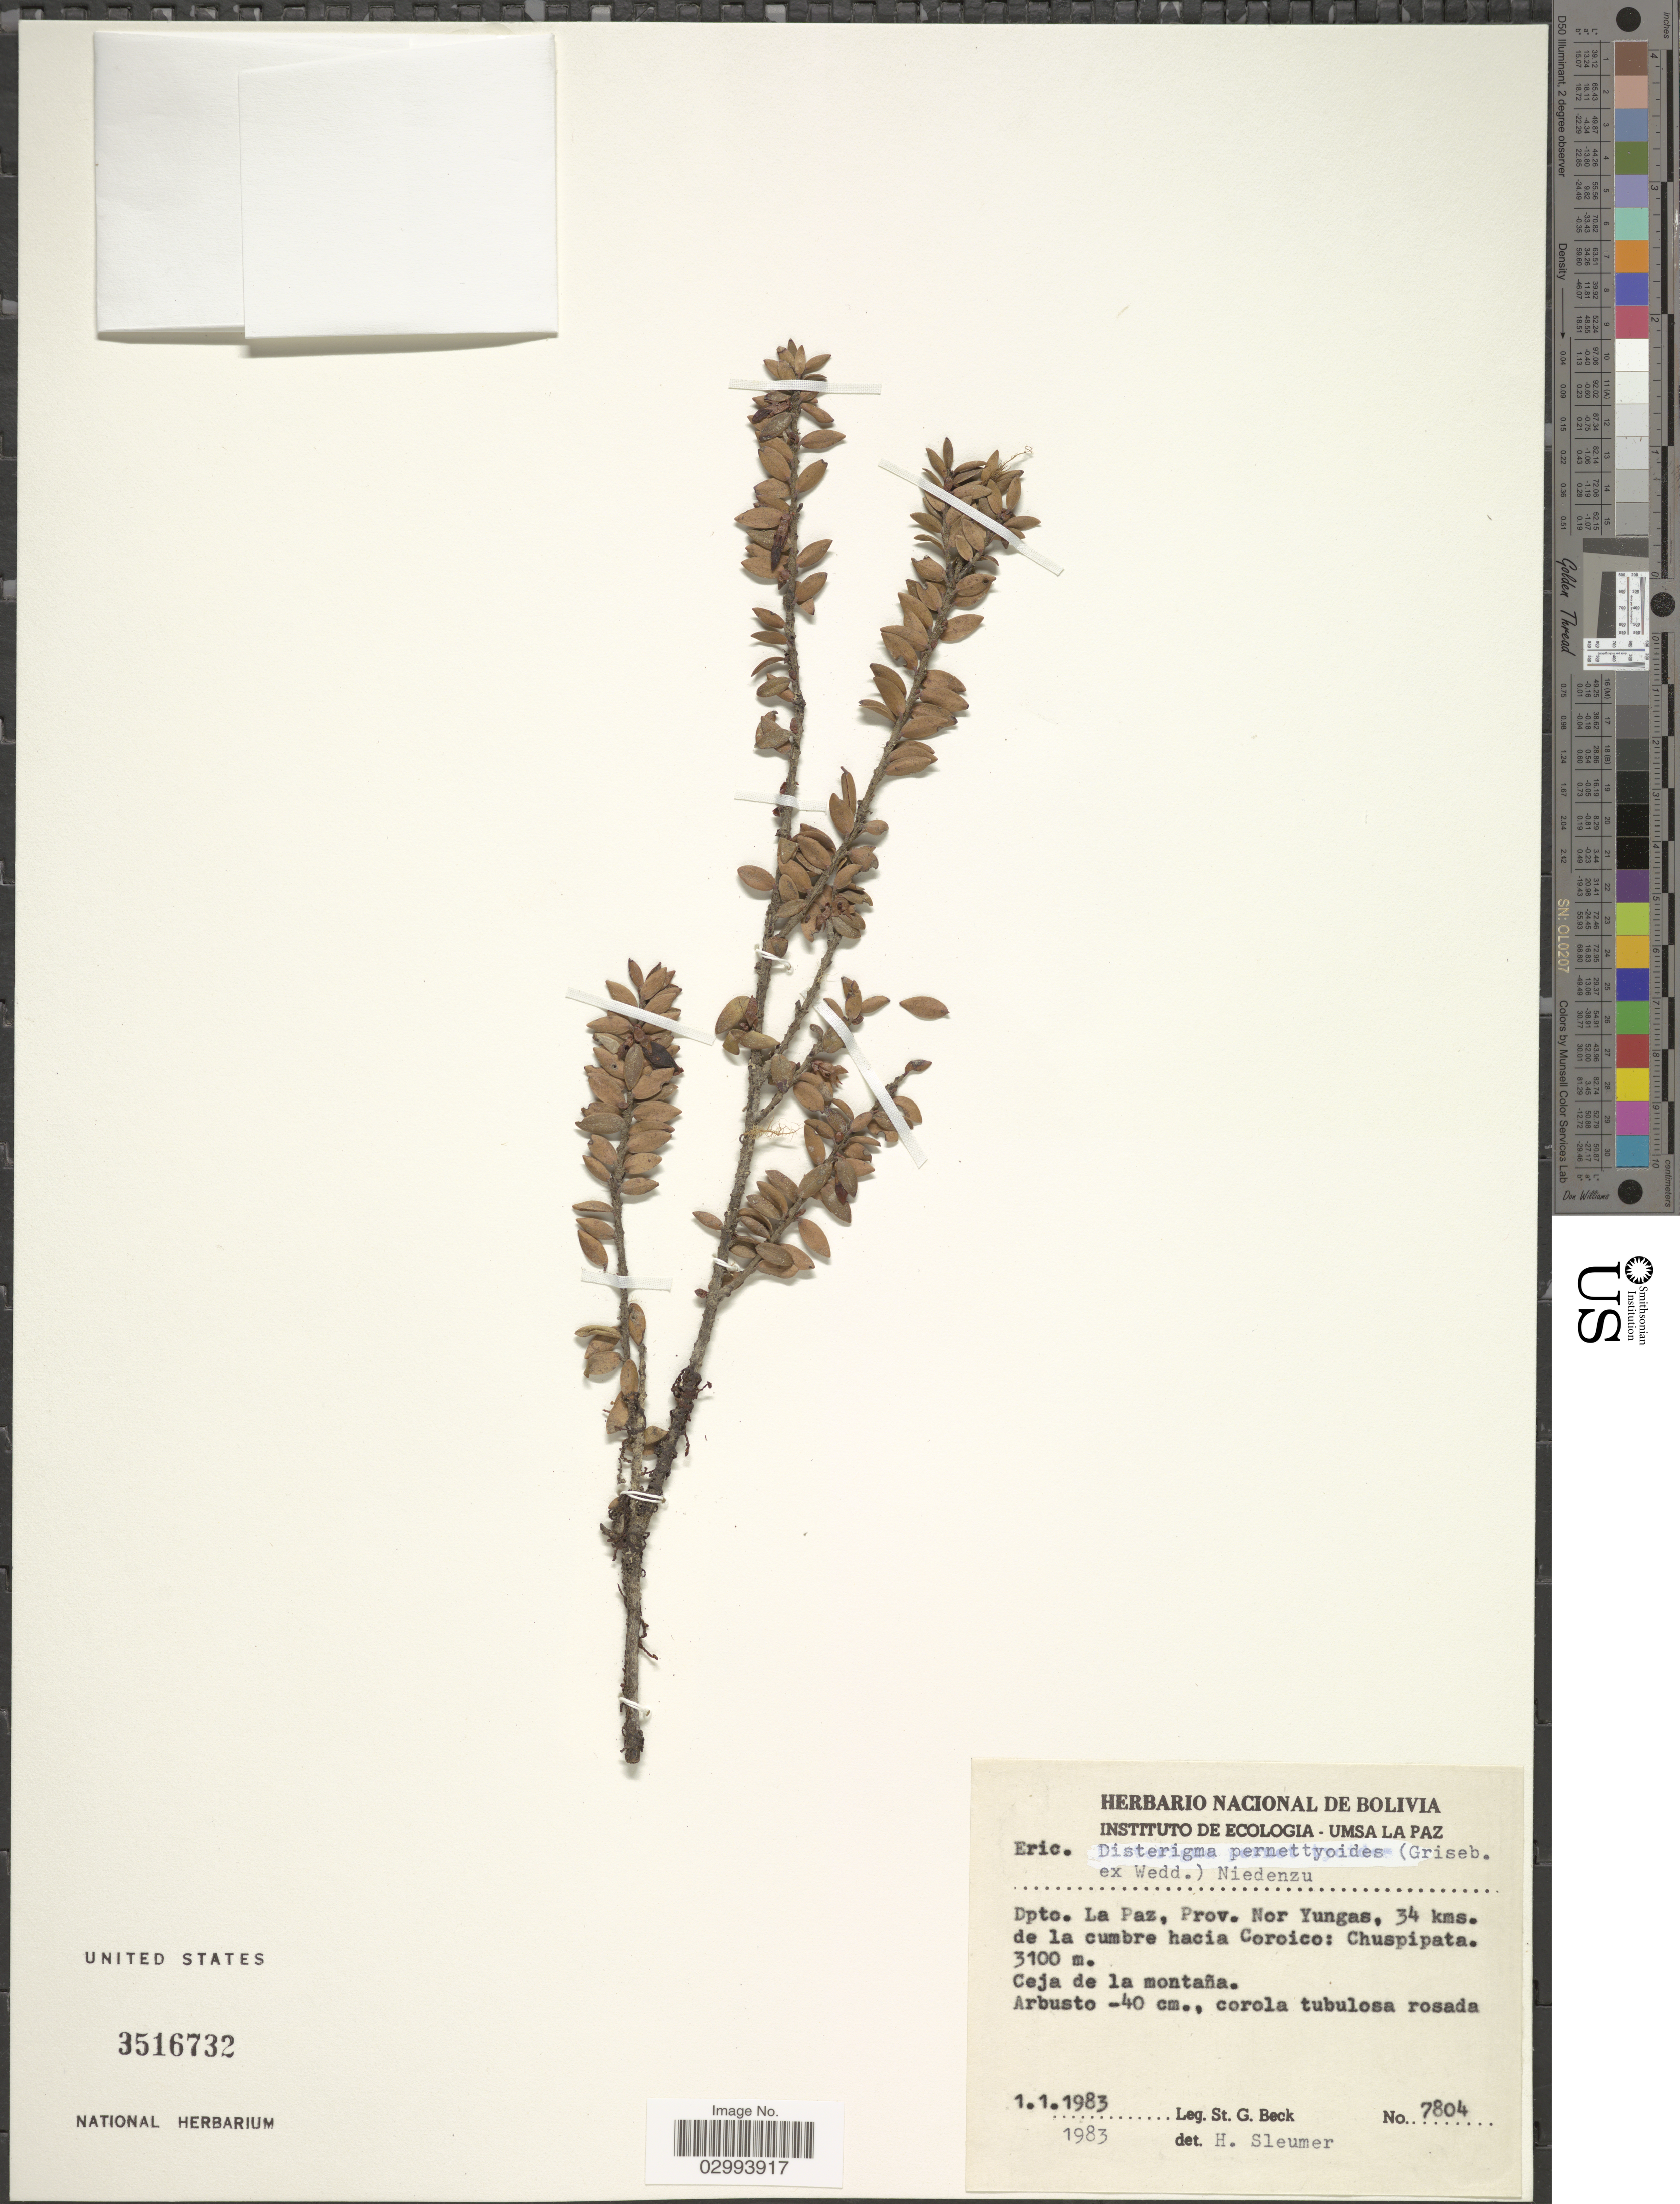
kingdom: Plantae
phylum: Tracheophyta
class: Magnoliopsida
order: Ericales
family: Ericaceae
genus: Disterigma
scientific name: Disterigma pernettyoides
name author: (Griseb.) Nied.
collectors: S. G. Beck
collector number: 7804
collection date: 1983-01-01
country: Bolivia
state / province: La Paz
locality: Dpto. La Paz, Prov. Nor Yungas, 34 kms. de la cumbre hacia Coroico: Chuspipata. Ceja de la montaña.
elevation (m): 3100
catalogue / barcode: US 3516732